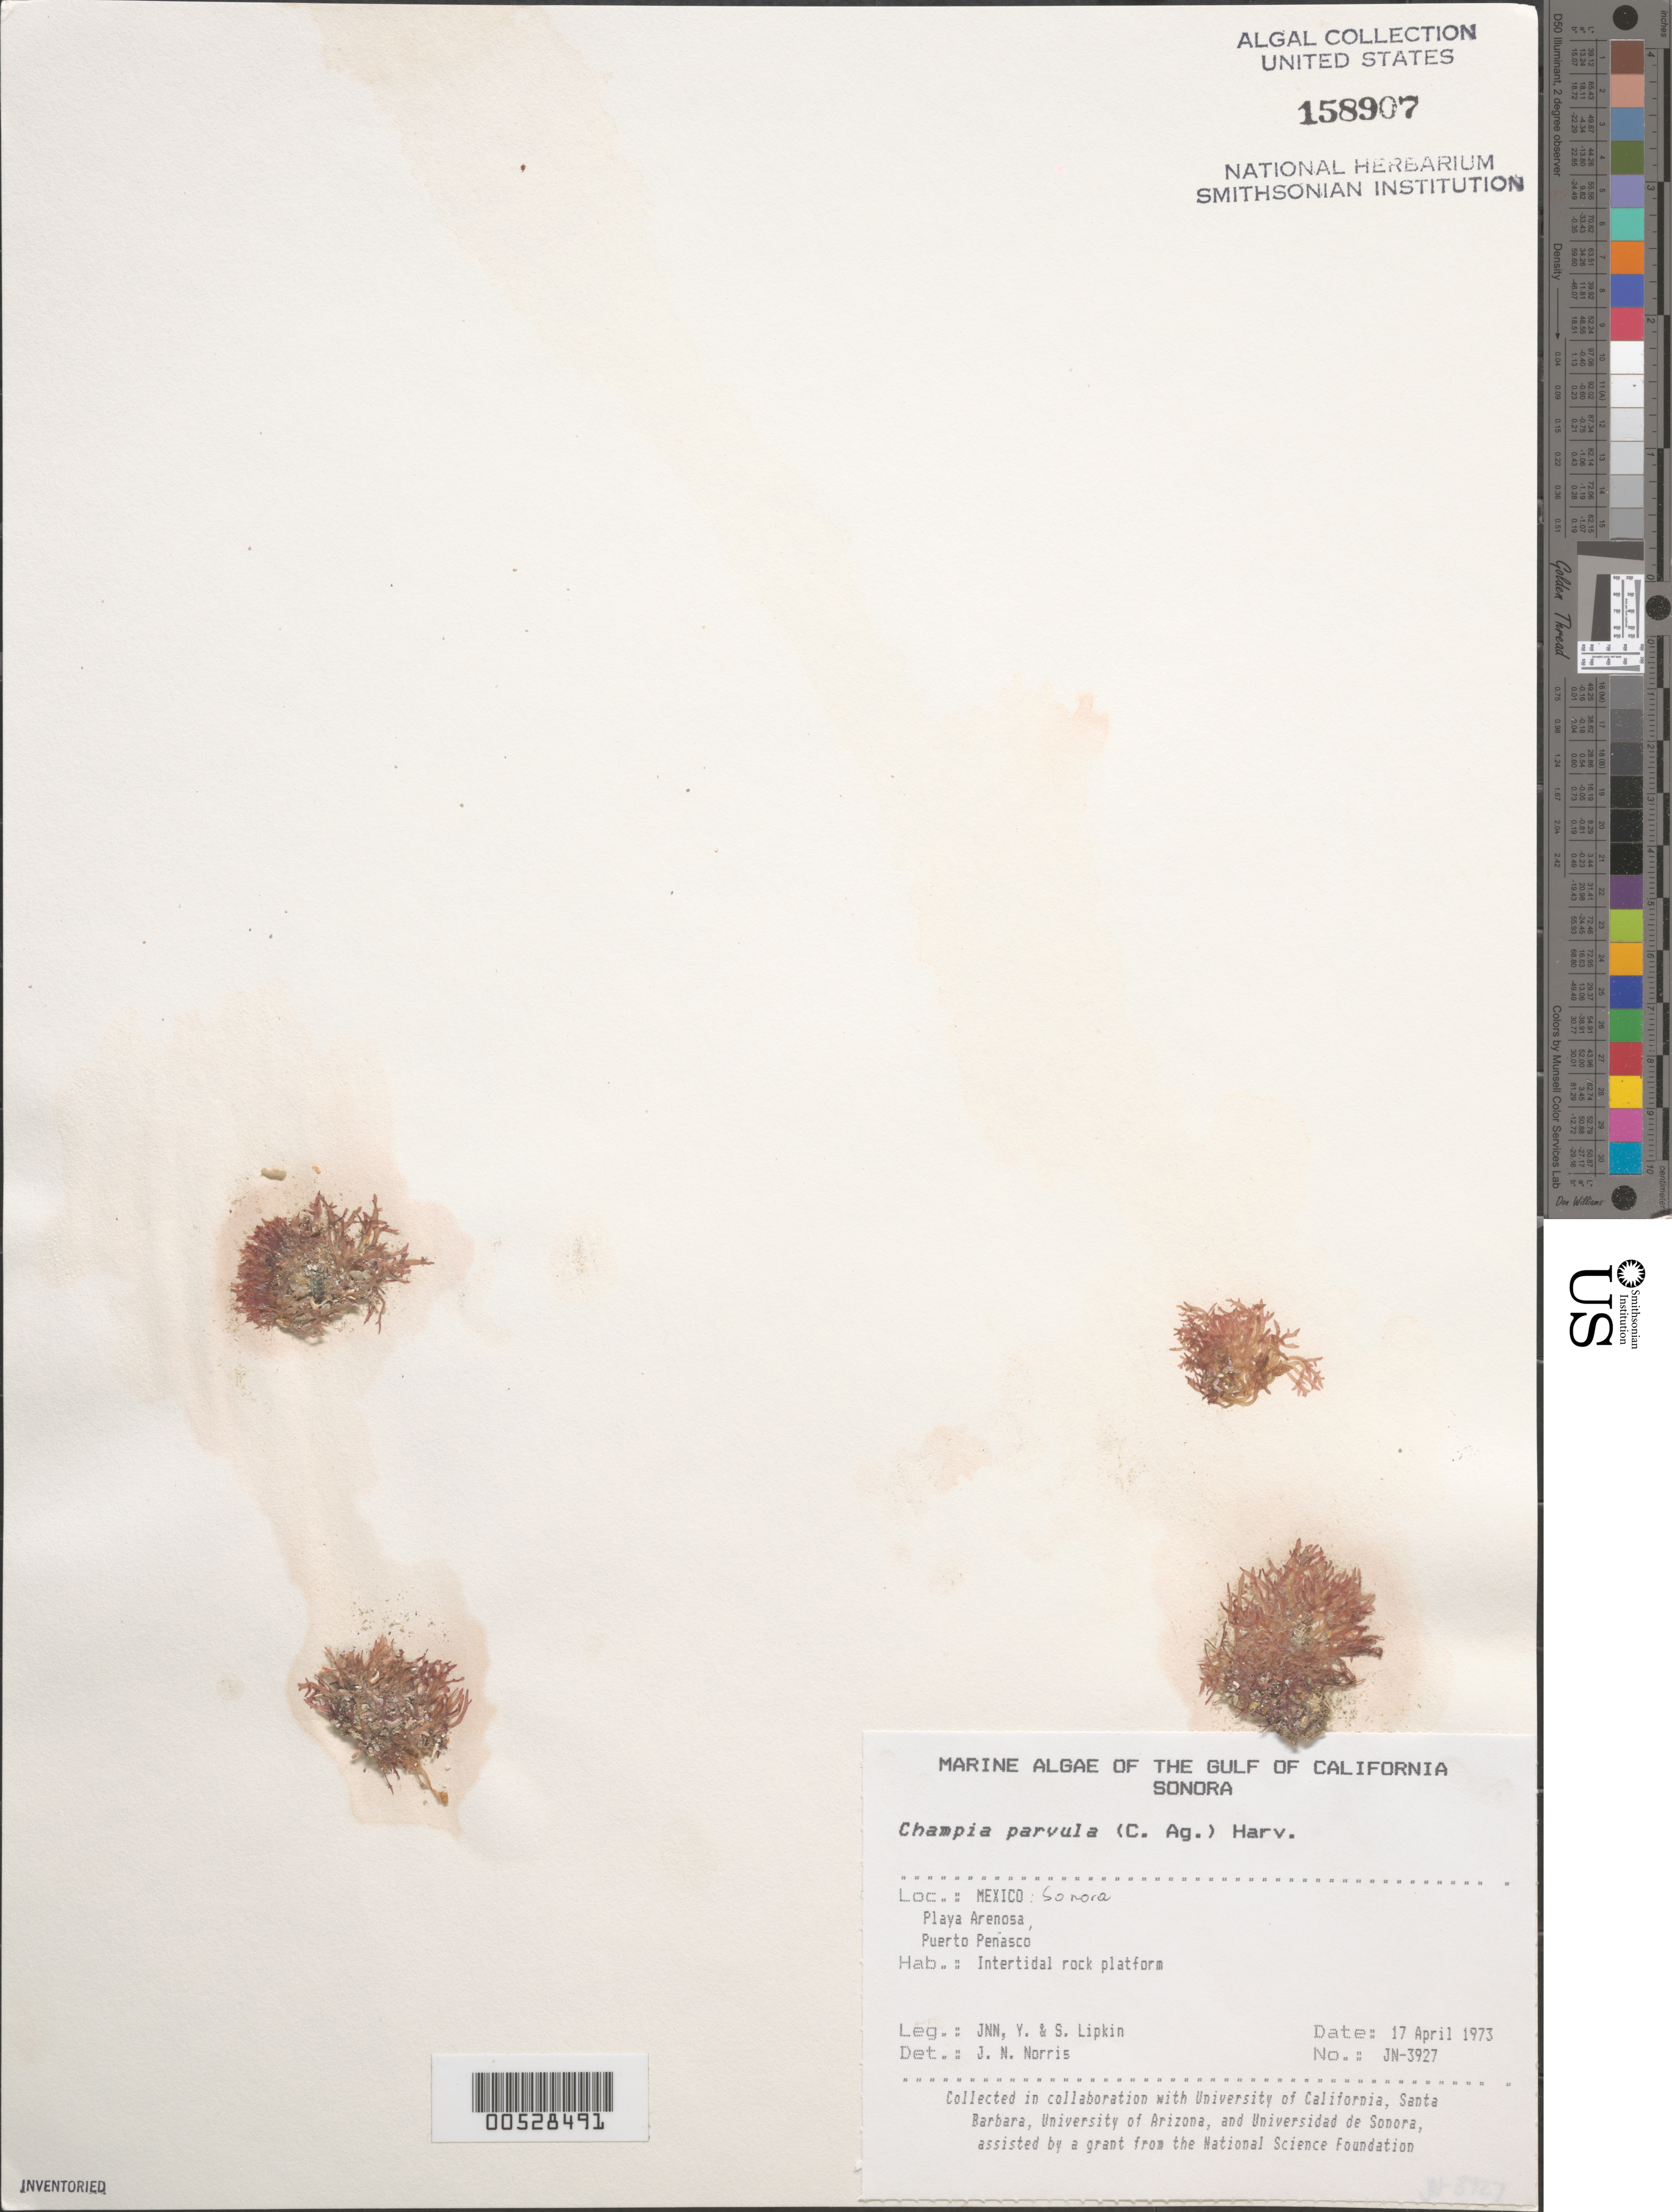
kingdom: Plantae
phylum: Rhodophyta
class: Florideophyceae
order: Rhodymeniales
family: Champiaceae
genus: Champia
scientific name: Champia parvula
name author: (C. Agardh) Harv.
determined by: Norris, James N.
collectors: J. N. Norris, Y. Lipkin & S. Lipkin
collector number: JN-3927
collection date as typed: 17 Apr 1973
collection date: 1973-04-17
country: Mexico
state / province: Sonora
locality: Playa Arenosa, Puerto Penasco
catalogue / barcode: US 158907